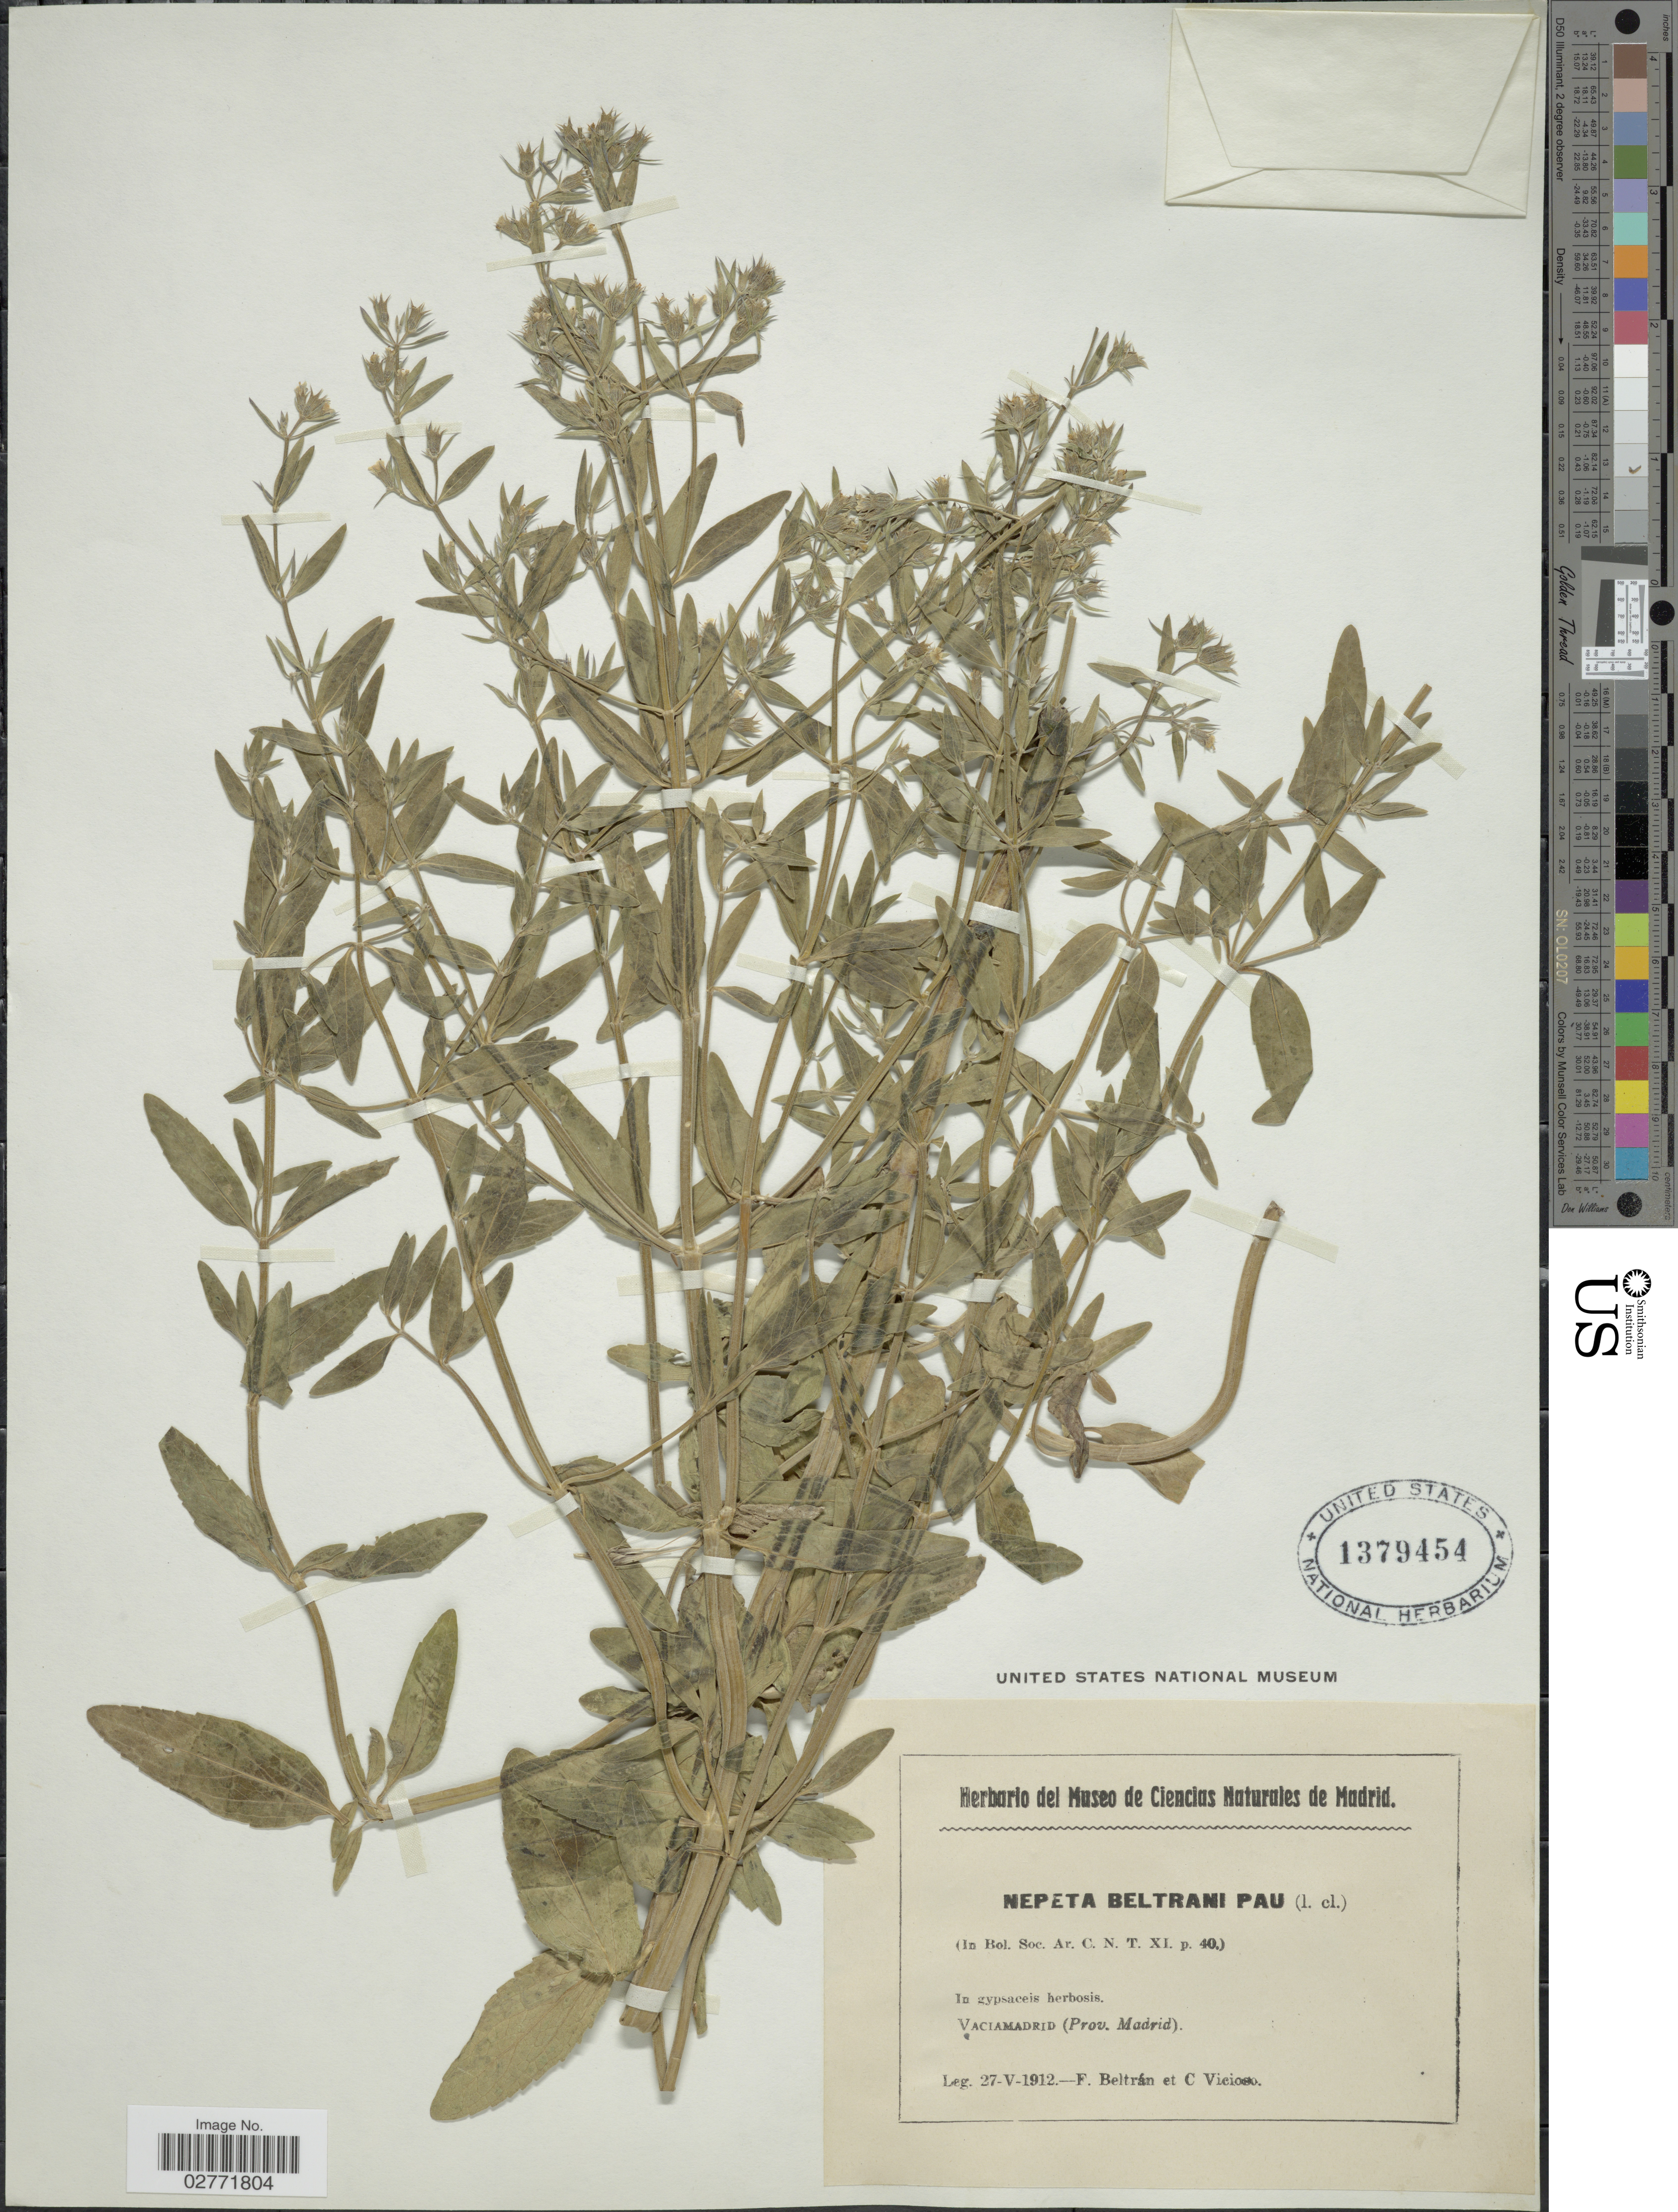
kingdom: Plantae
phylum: Tracheophyta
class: Magnoliopsida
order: Lamiales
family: Lamiaceae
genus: Nepeta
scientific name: Nepeta beltranii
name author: Pau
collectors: F. Beltran & C. Vicioso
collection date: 1912-05-27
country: Spain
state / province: Madrid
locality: Vaciamadrid (Prov. Madrid)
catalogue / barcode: US 1379454